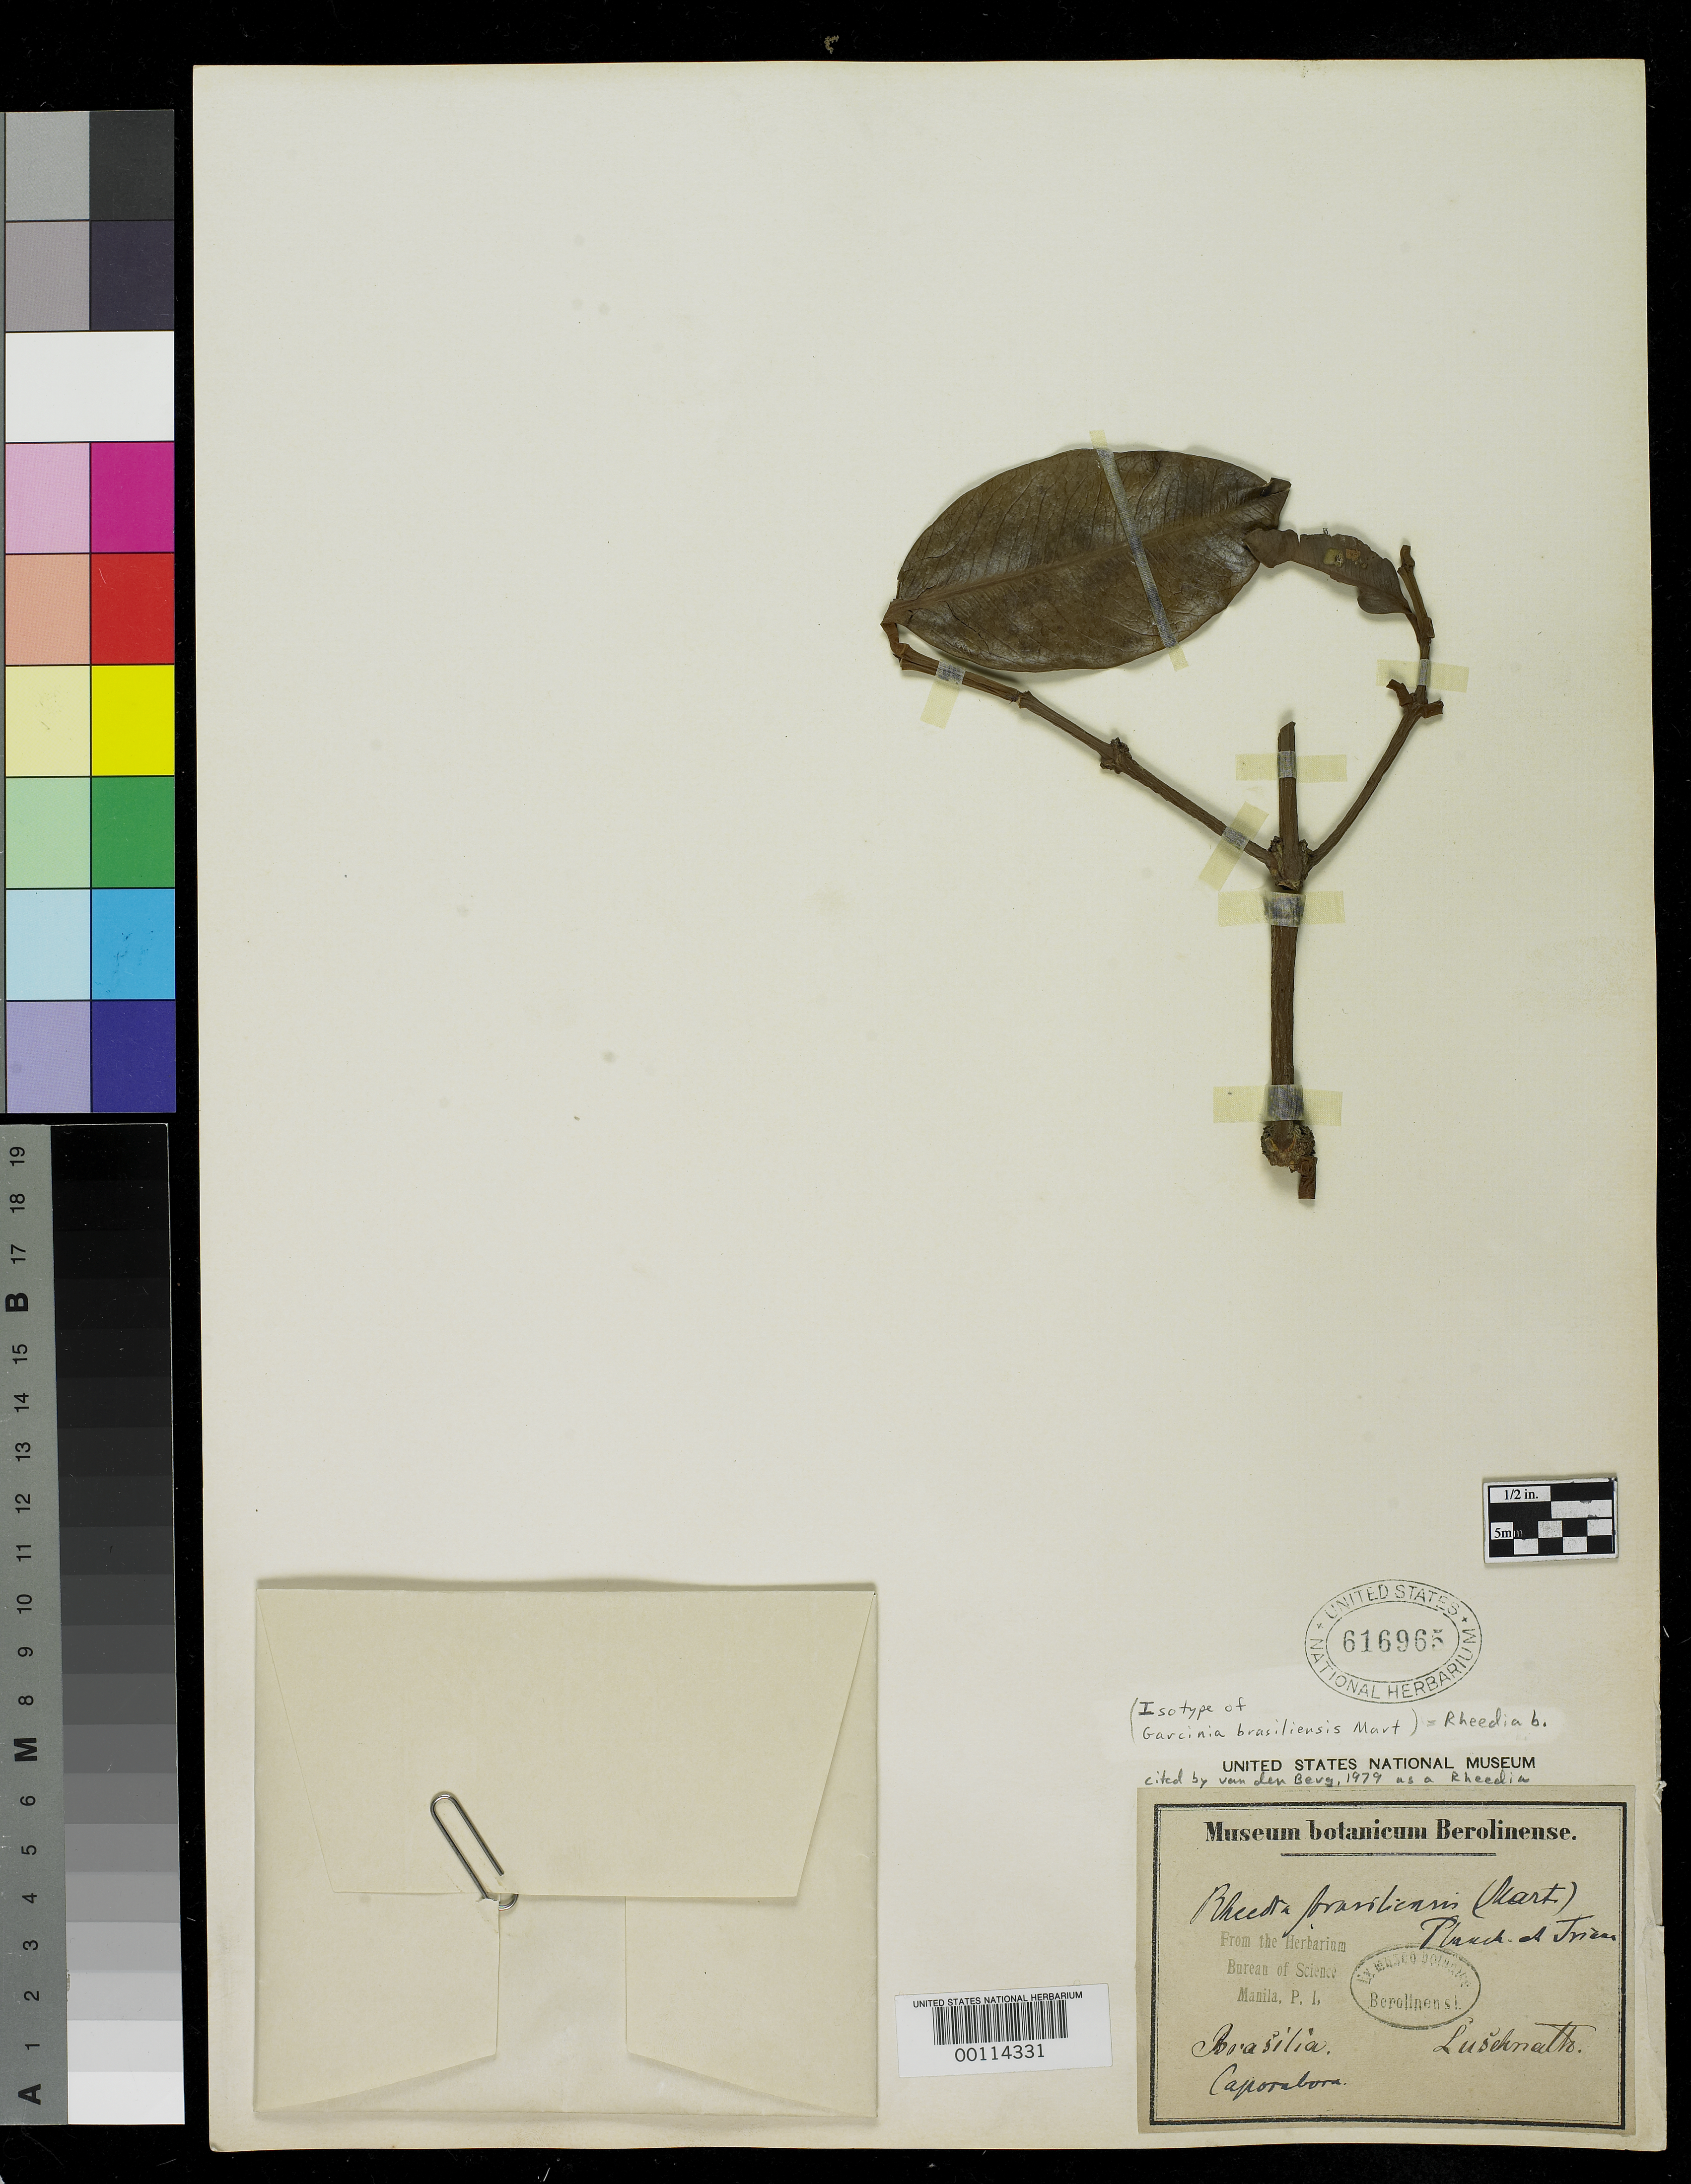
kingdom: Plantae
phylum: Tracheophyta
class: Magnoliopsida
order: Malpighiales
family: Clusiaceae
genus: Garcinia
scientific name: Garcinia brasiliensis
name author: Mart.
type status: Isotype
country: Brazil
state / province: Pará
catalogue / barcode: US 616965